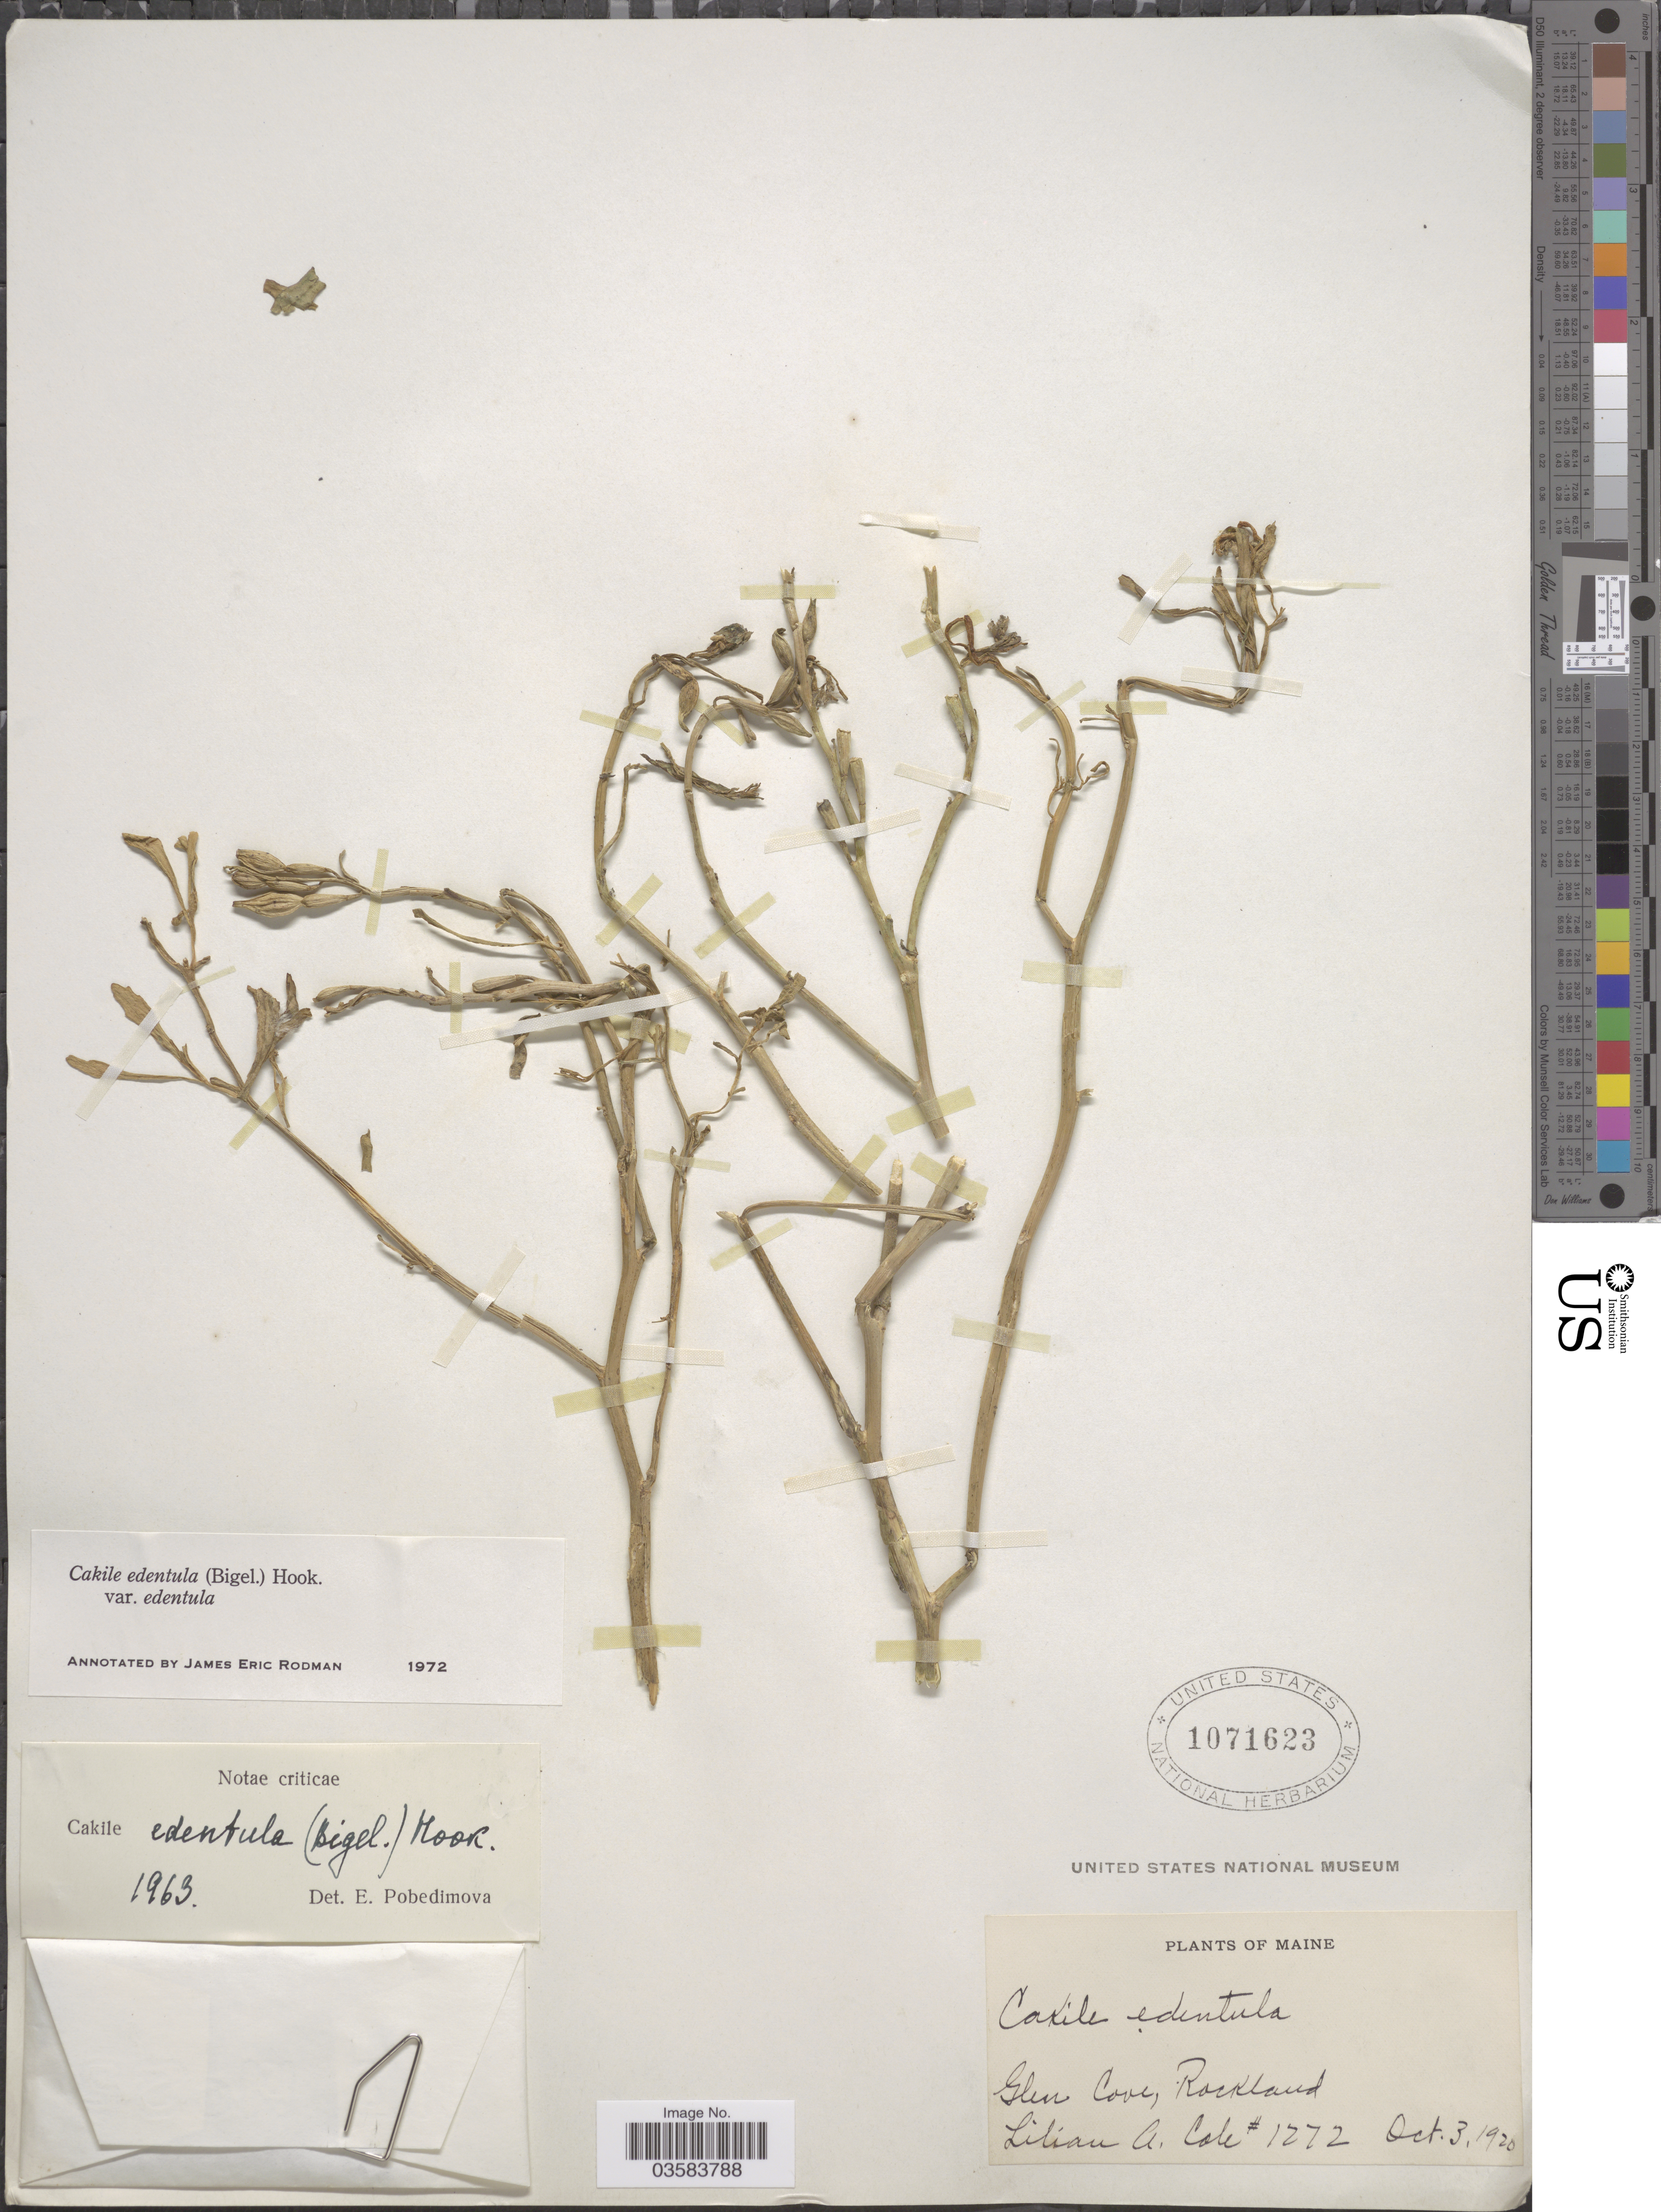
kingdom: Plantae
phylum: Tracheophyta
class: Magnoliopsida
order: Brassicales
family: Brassicaceae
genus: Cakile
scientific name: Cakile edentula var. edentula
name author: (Bigelow) Hook.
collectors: L. A. Cole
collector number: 1272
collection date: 1920-10-03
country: United States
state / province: Maine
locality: Glen Cove, Rockland.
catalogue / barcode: US 1071623